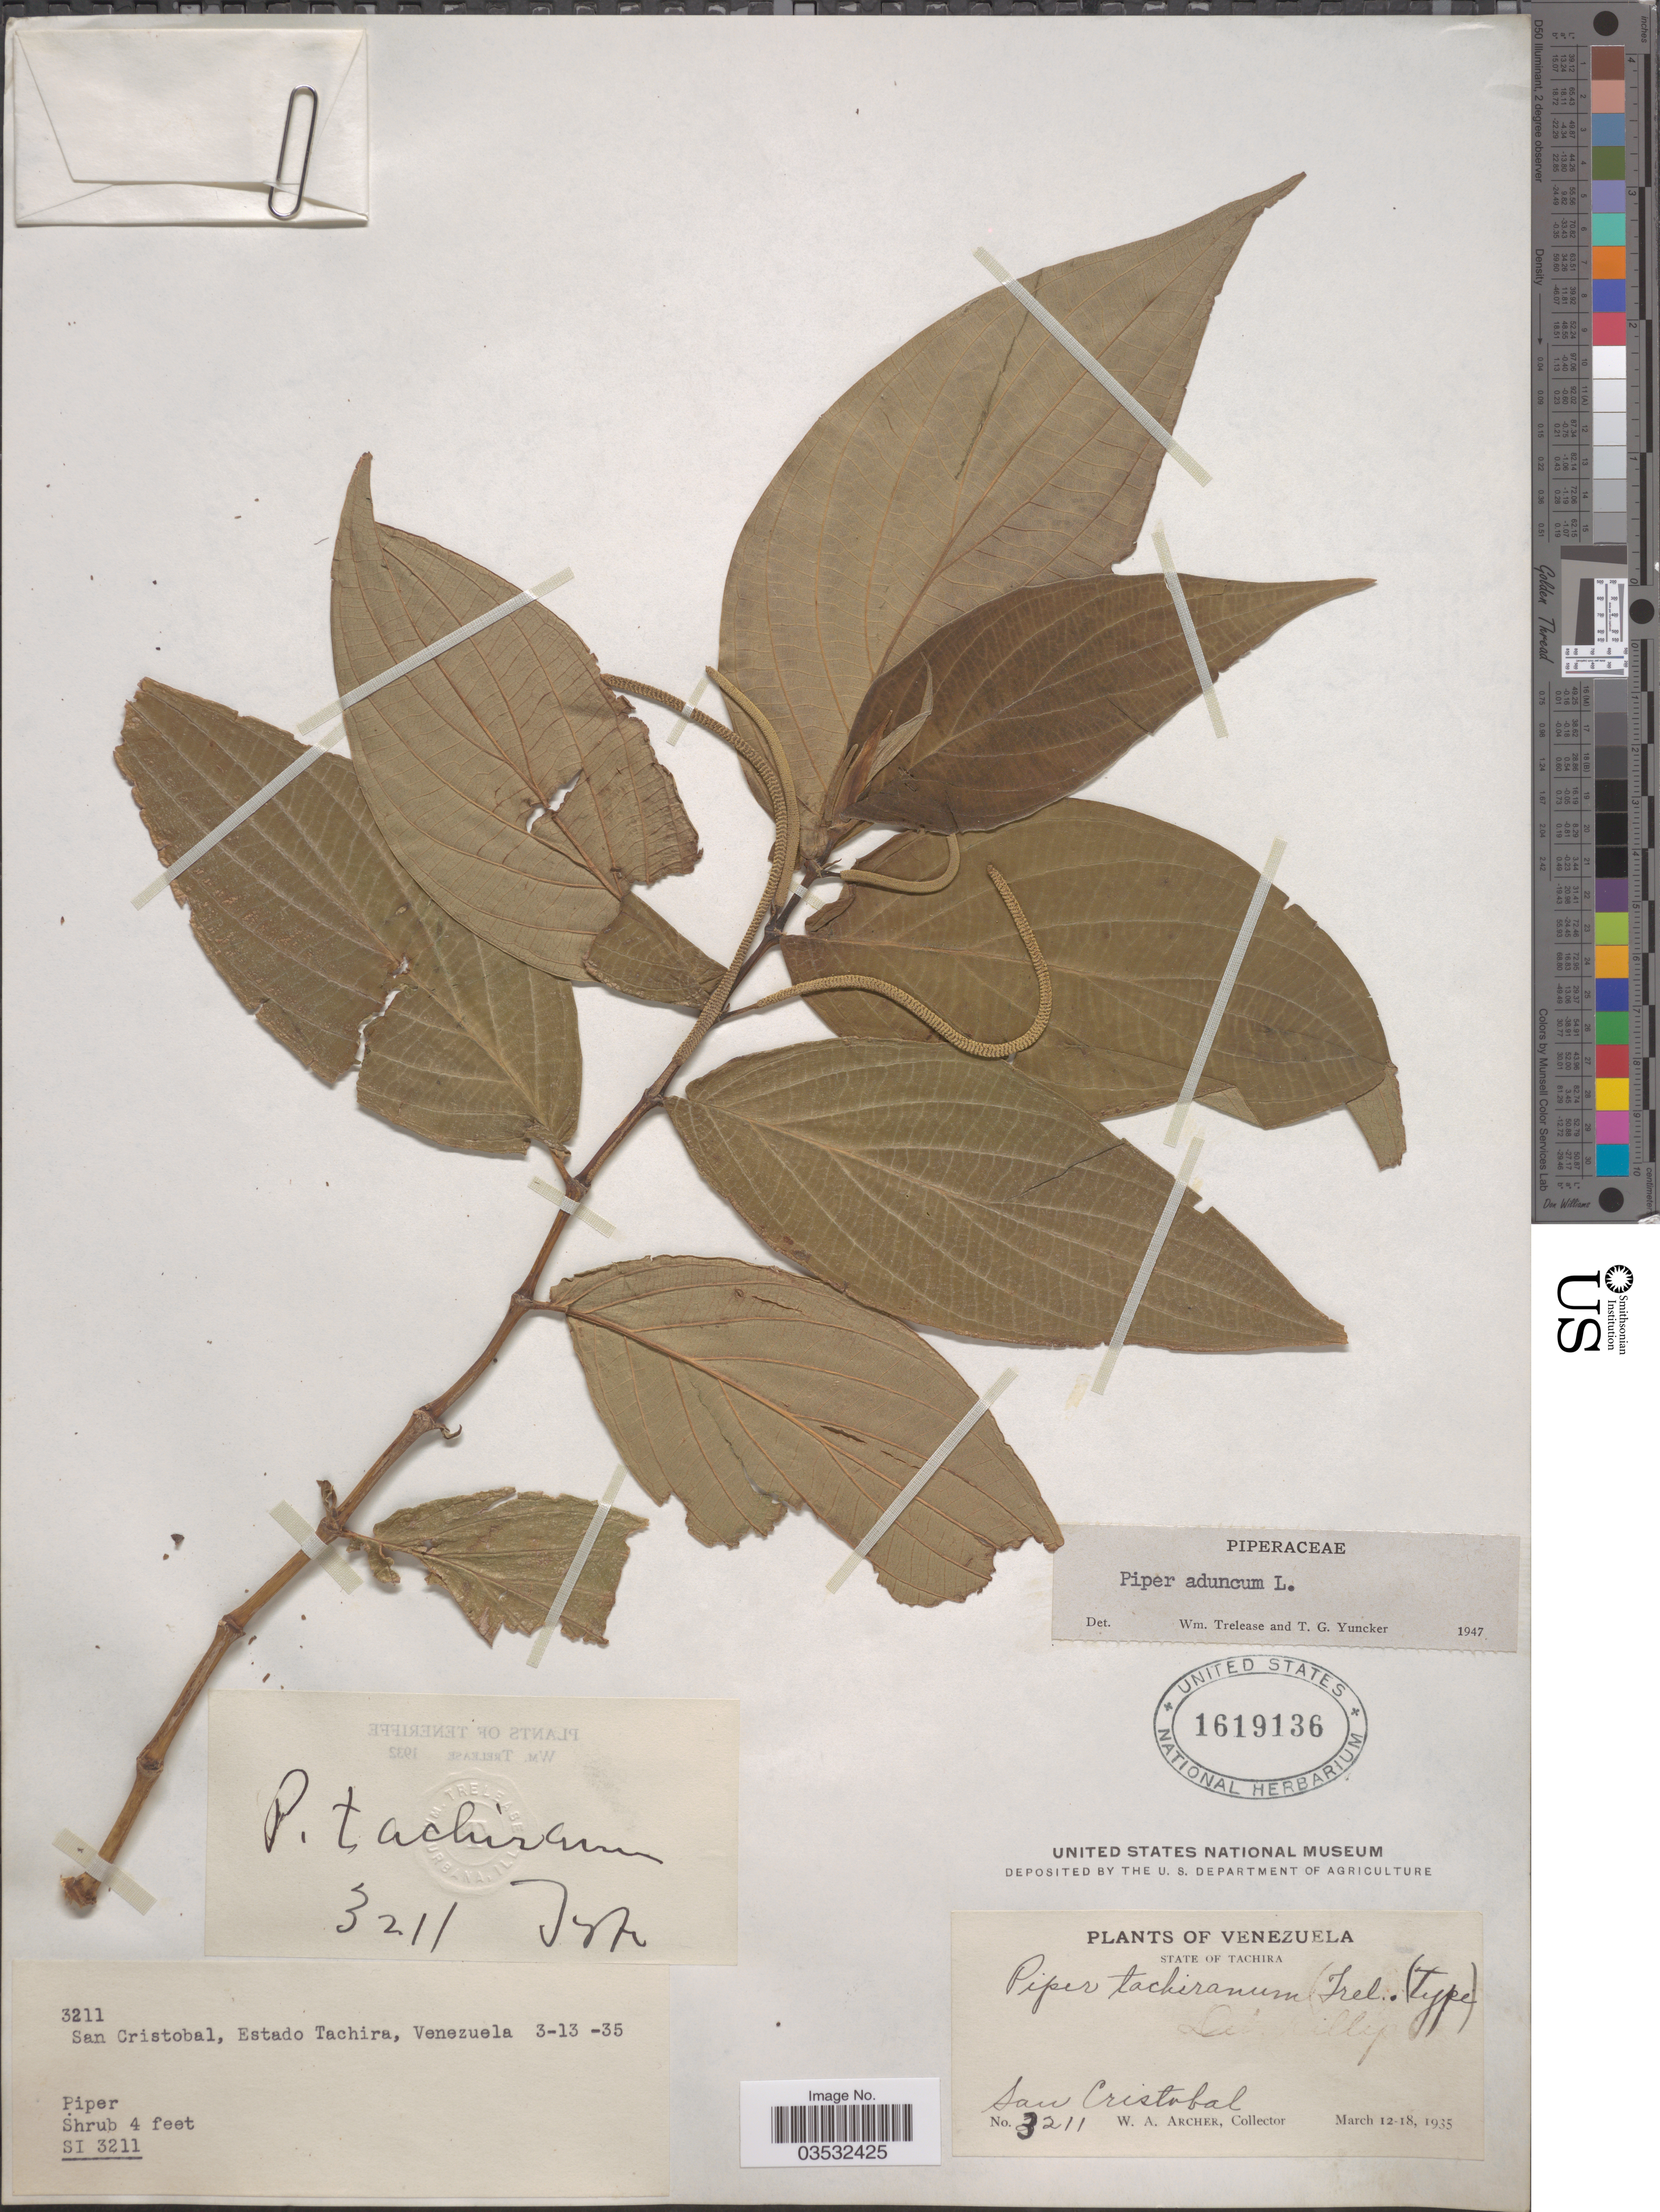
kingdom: Plantae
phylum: Tracheophyta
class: Magnoliopsida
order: Piperales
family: Piperaceae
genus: Piper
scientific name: Piper aduncum var. aduncum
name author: L.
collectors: W. Archer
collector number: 3211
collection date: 1935-03-13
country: Venezuela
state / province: Tachira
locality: San Cristobal.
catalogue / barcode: US 1619136